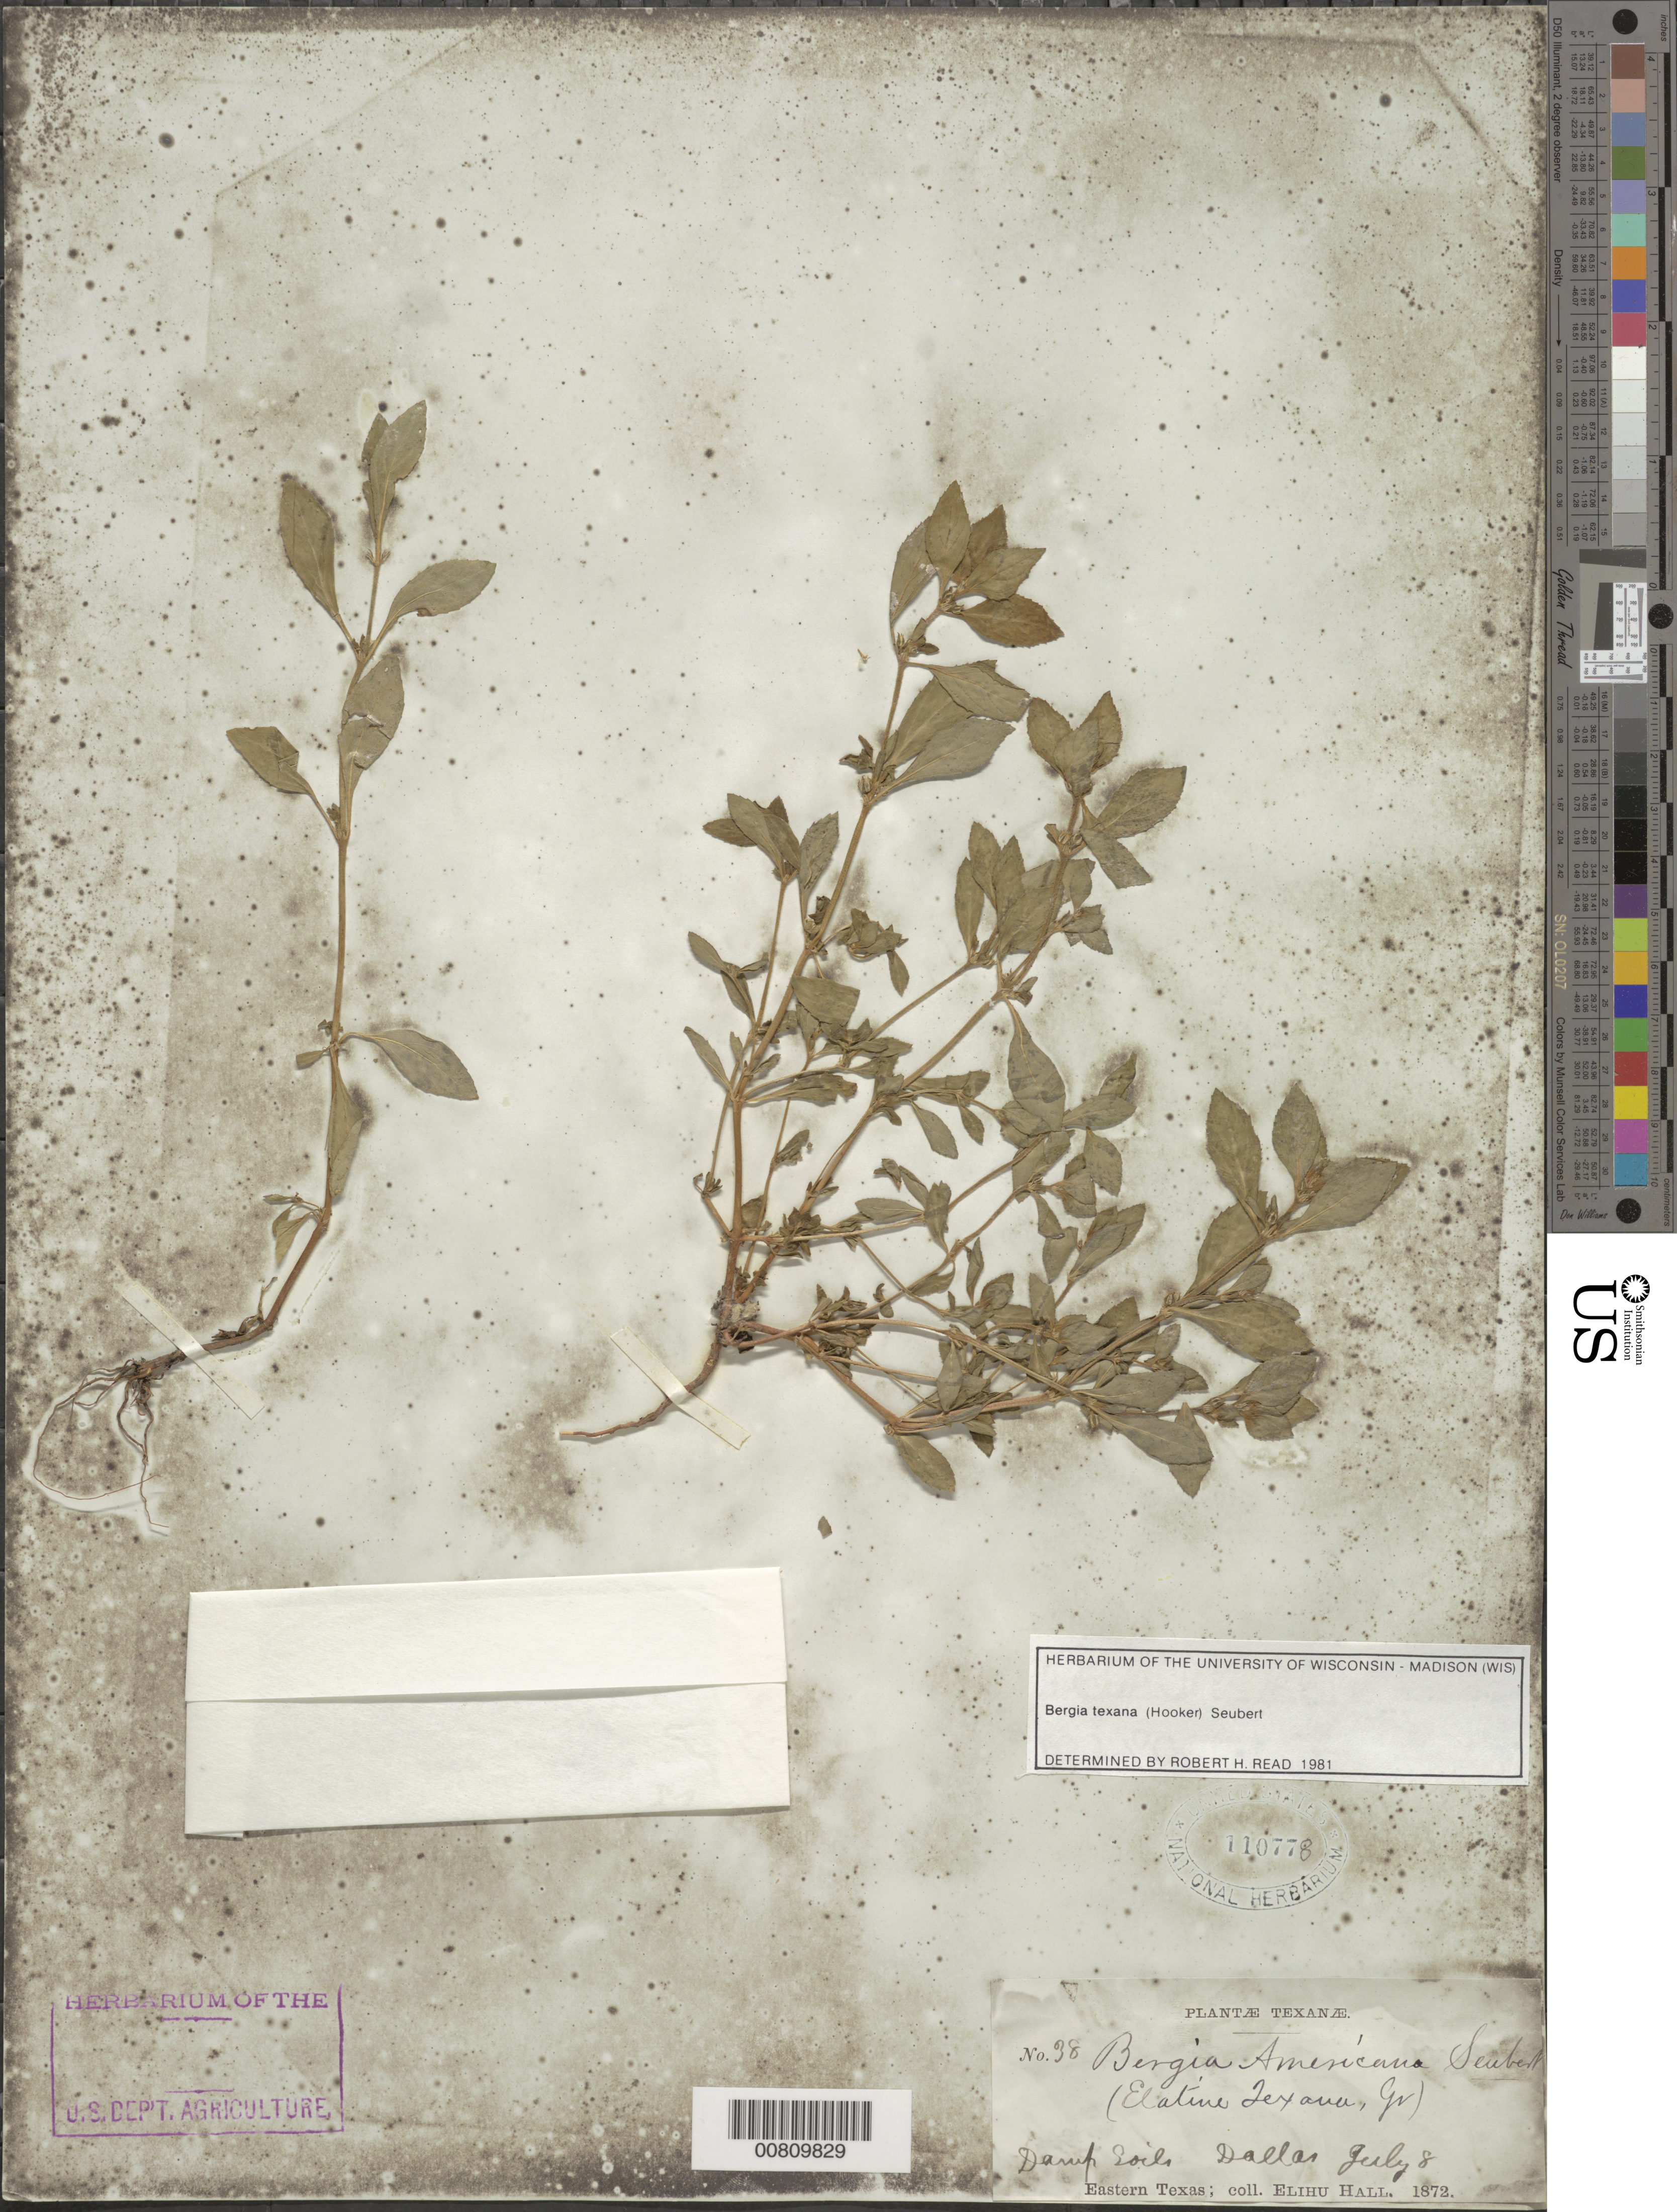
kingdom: Plantae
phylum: Tracheophyta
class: Magnoliopsida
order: Malpighiales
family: Elatinaceae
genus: Bergia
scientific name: Bergia texana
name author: (Hook.) Seub.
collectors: E. Hall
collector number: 38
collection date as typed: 08 Jul 1872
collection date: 1872-07-08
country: United States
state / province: Texas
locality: Dallas.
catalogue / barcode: US 11077